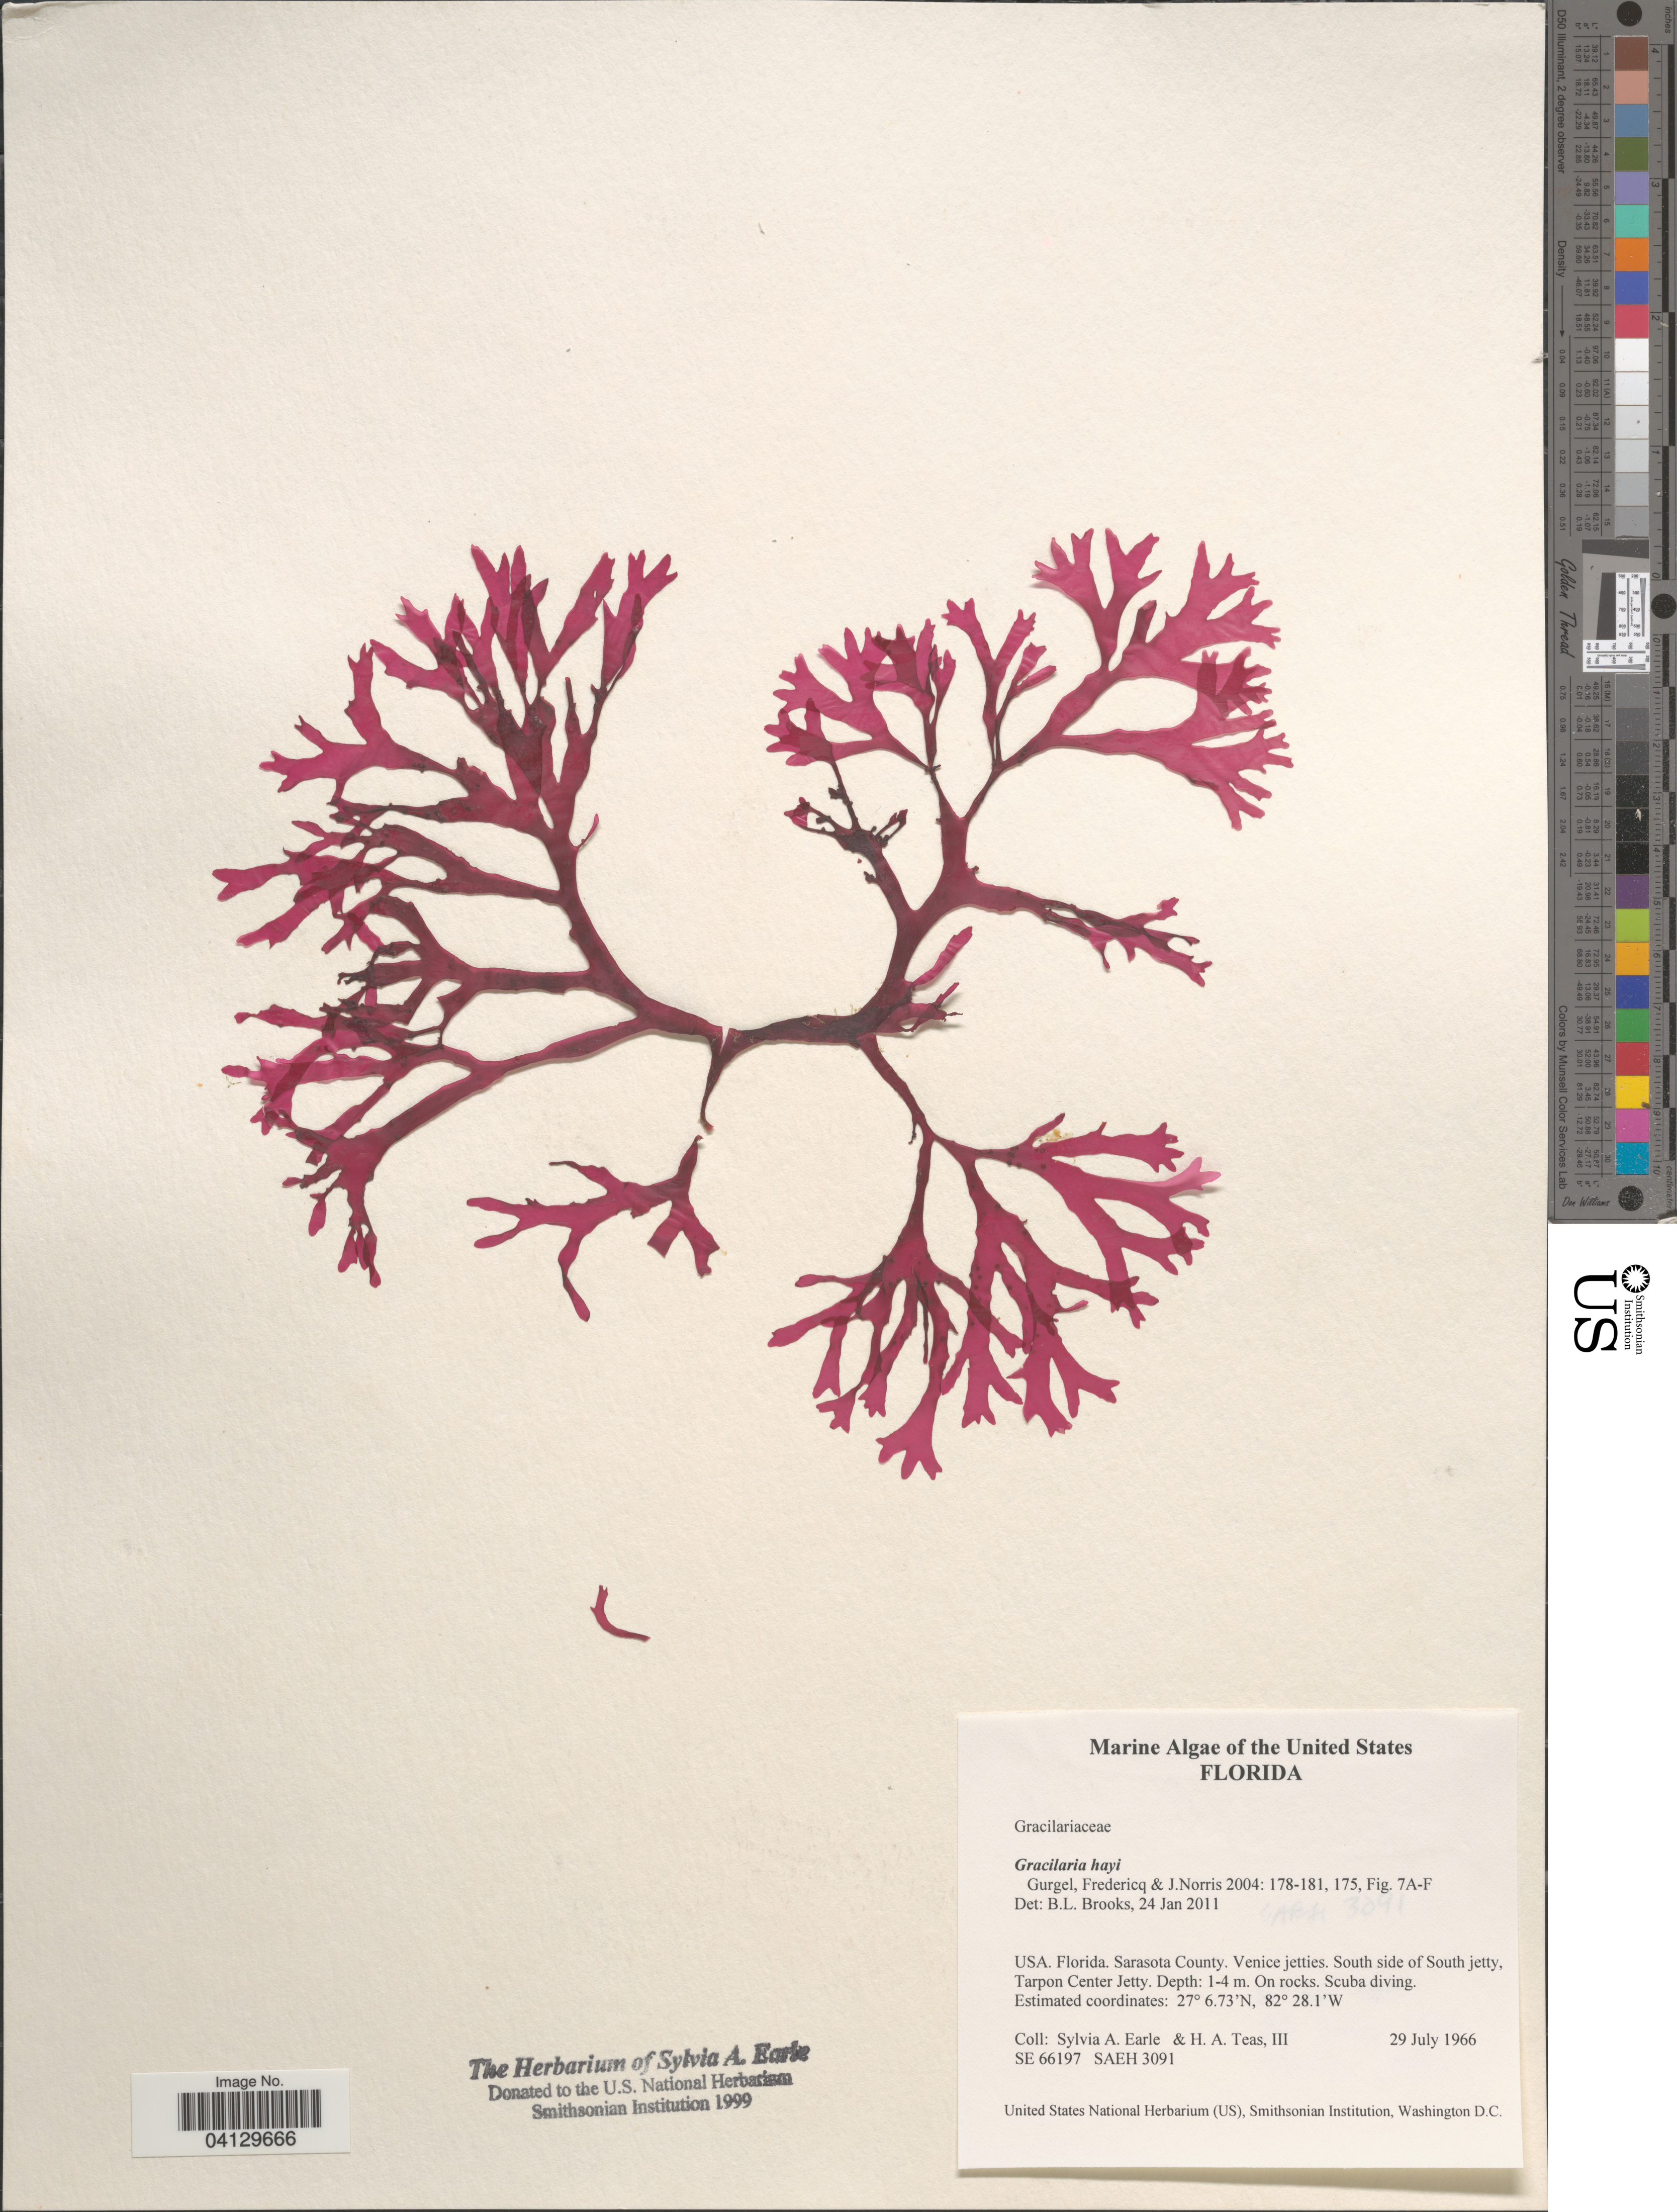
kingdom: Plantae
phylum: Rhodophyta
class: Florideophyceae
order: Gracilariales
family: Gracilariaceae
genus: Gracilaria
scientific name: Gracilaria hayi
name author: Gurgel et al. in I.A. Abbott & McDermid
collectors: S. A. Earle & H. Teas III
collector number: SE66197/SAEH3091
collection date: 1966-07-29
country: United States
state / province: Florida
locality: Sarasota County. Venice jetties. South side of South jetty, Tarpon Center Jetty.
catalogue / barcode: US 328657